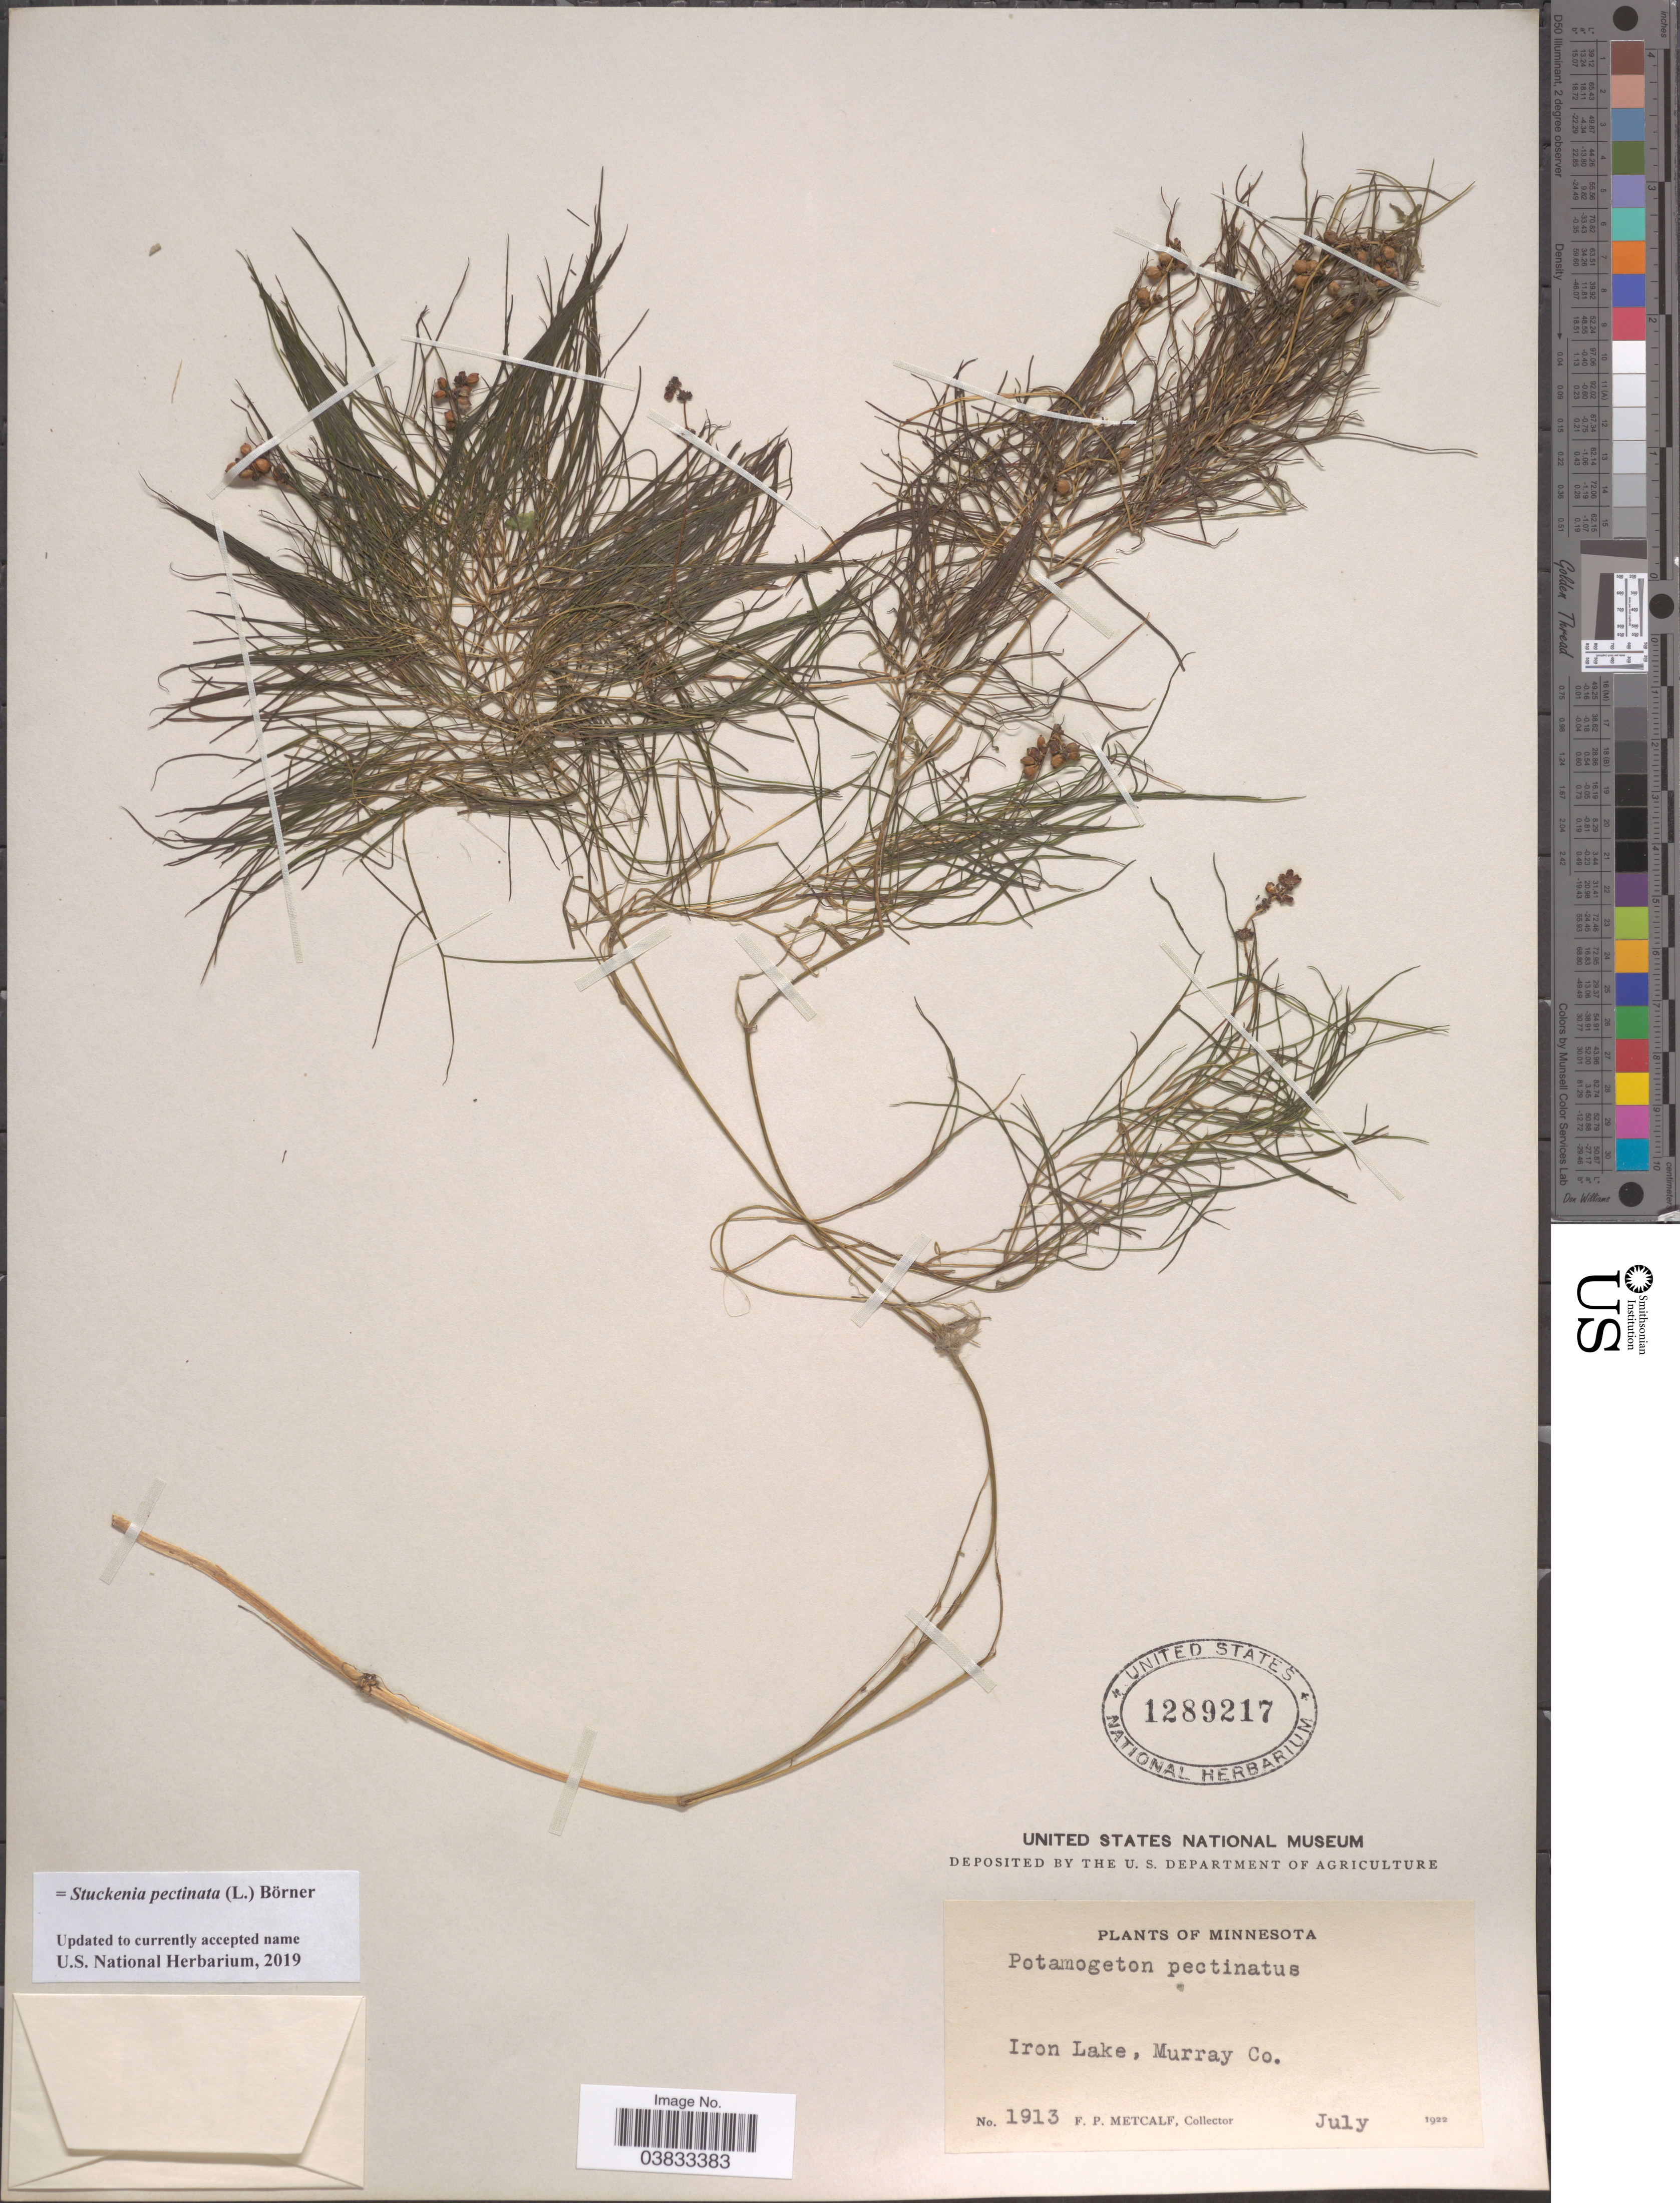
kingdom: Plantae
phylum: Tracheophyta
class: Liliopsida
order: Alismatales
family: Potamogetonaceae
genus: Stuckenia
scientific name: Stuckenia pectinata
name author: (L.) Börner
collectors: F. Metcalf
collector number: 1913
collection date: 1922-07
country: United States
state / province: Minnesota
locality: Iron Lake, Murray Co.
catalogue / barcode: US 1289217